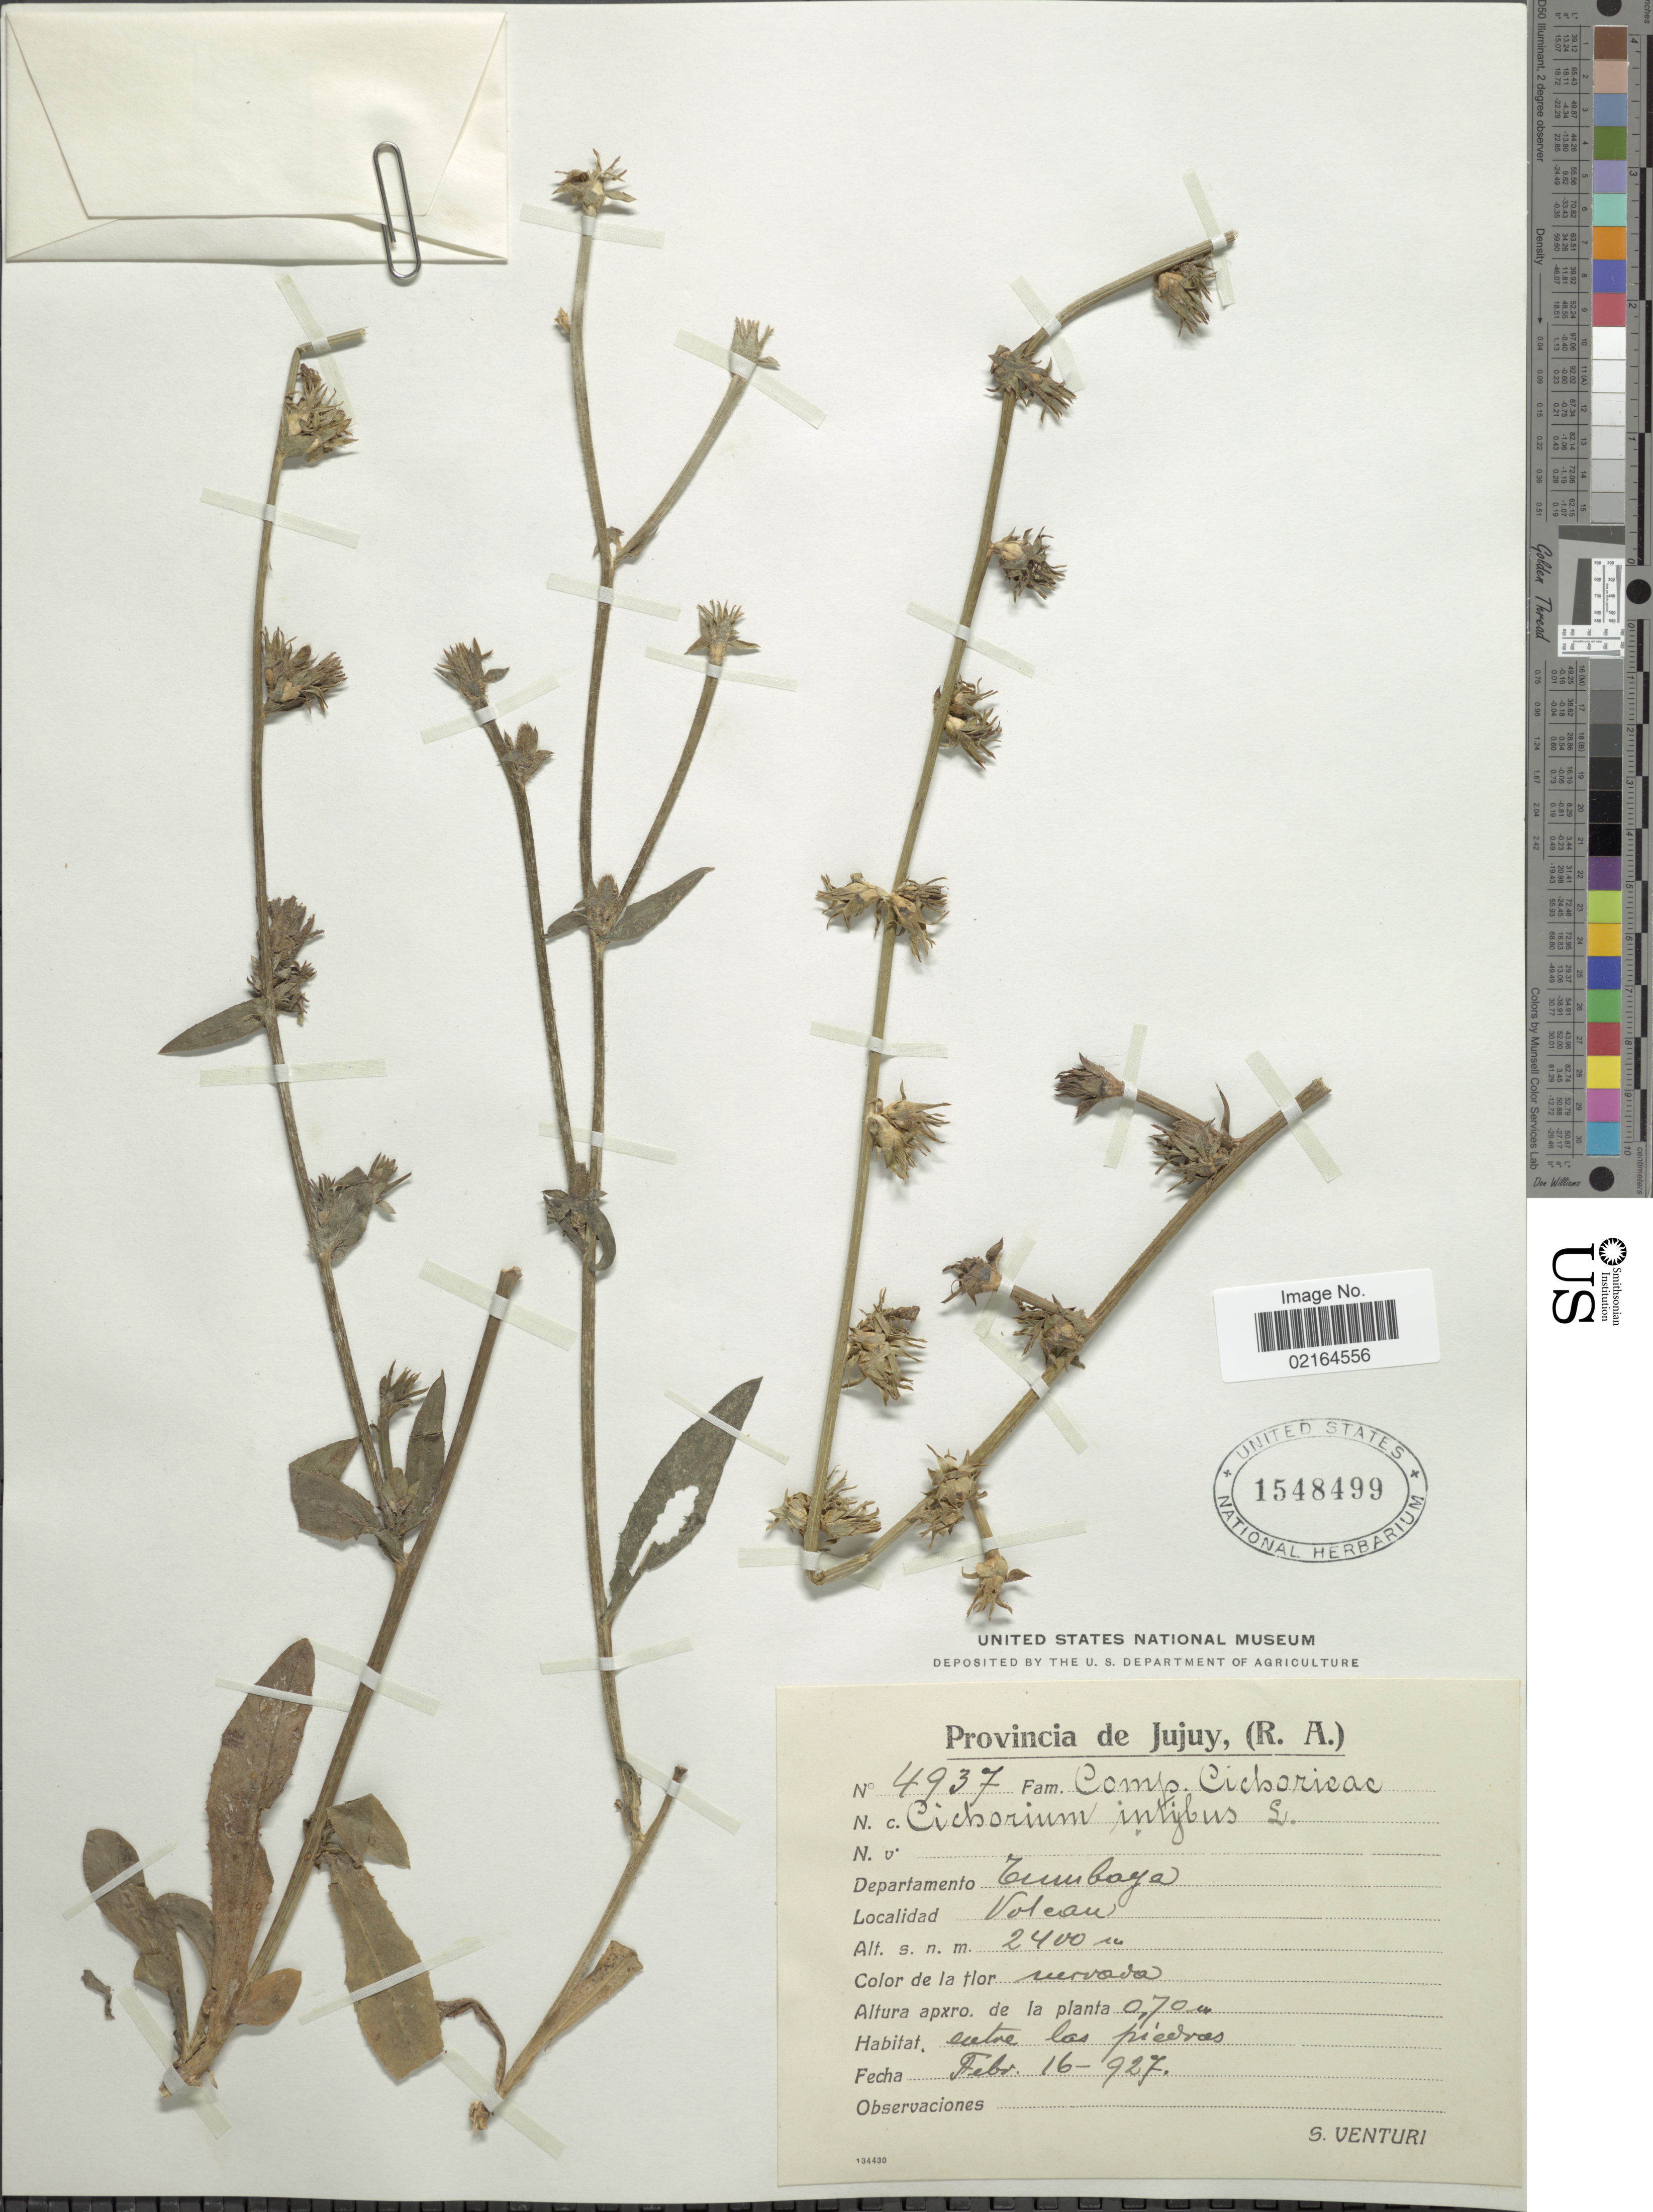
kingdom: Plantae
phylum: Tracheophyta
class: Magnoliopsida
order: Asterales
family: Asteraceae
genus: Cichorium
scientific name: Cichorium intybus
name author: L.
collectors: S. Venturi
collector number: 4937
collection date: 1927-02-16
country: Argentina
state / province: Jujuy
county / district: Tumbaya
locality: Volcan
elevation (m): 2400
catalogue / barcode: US 1548499